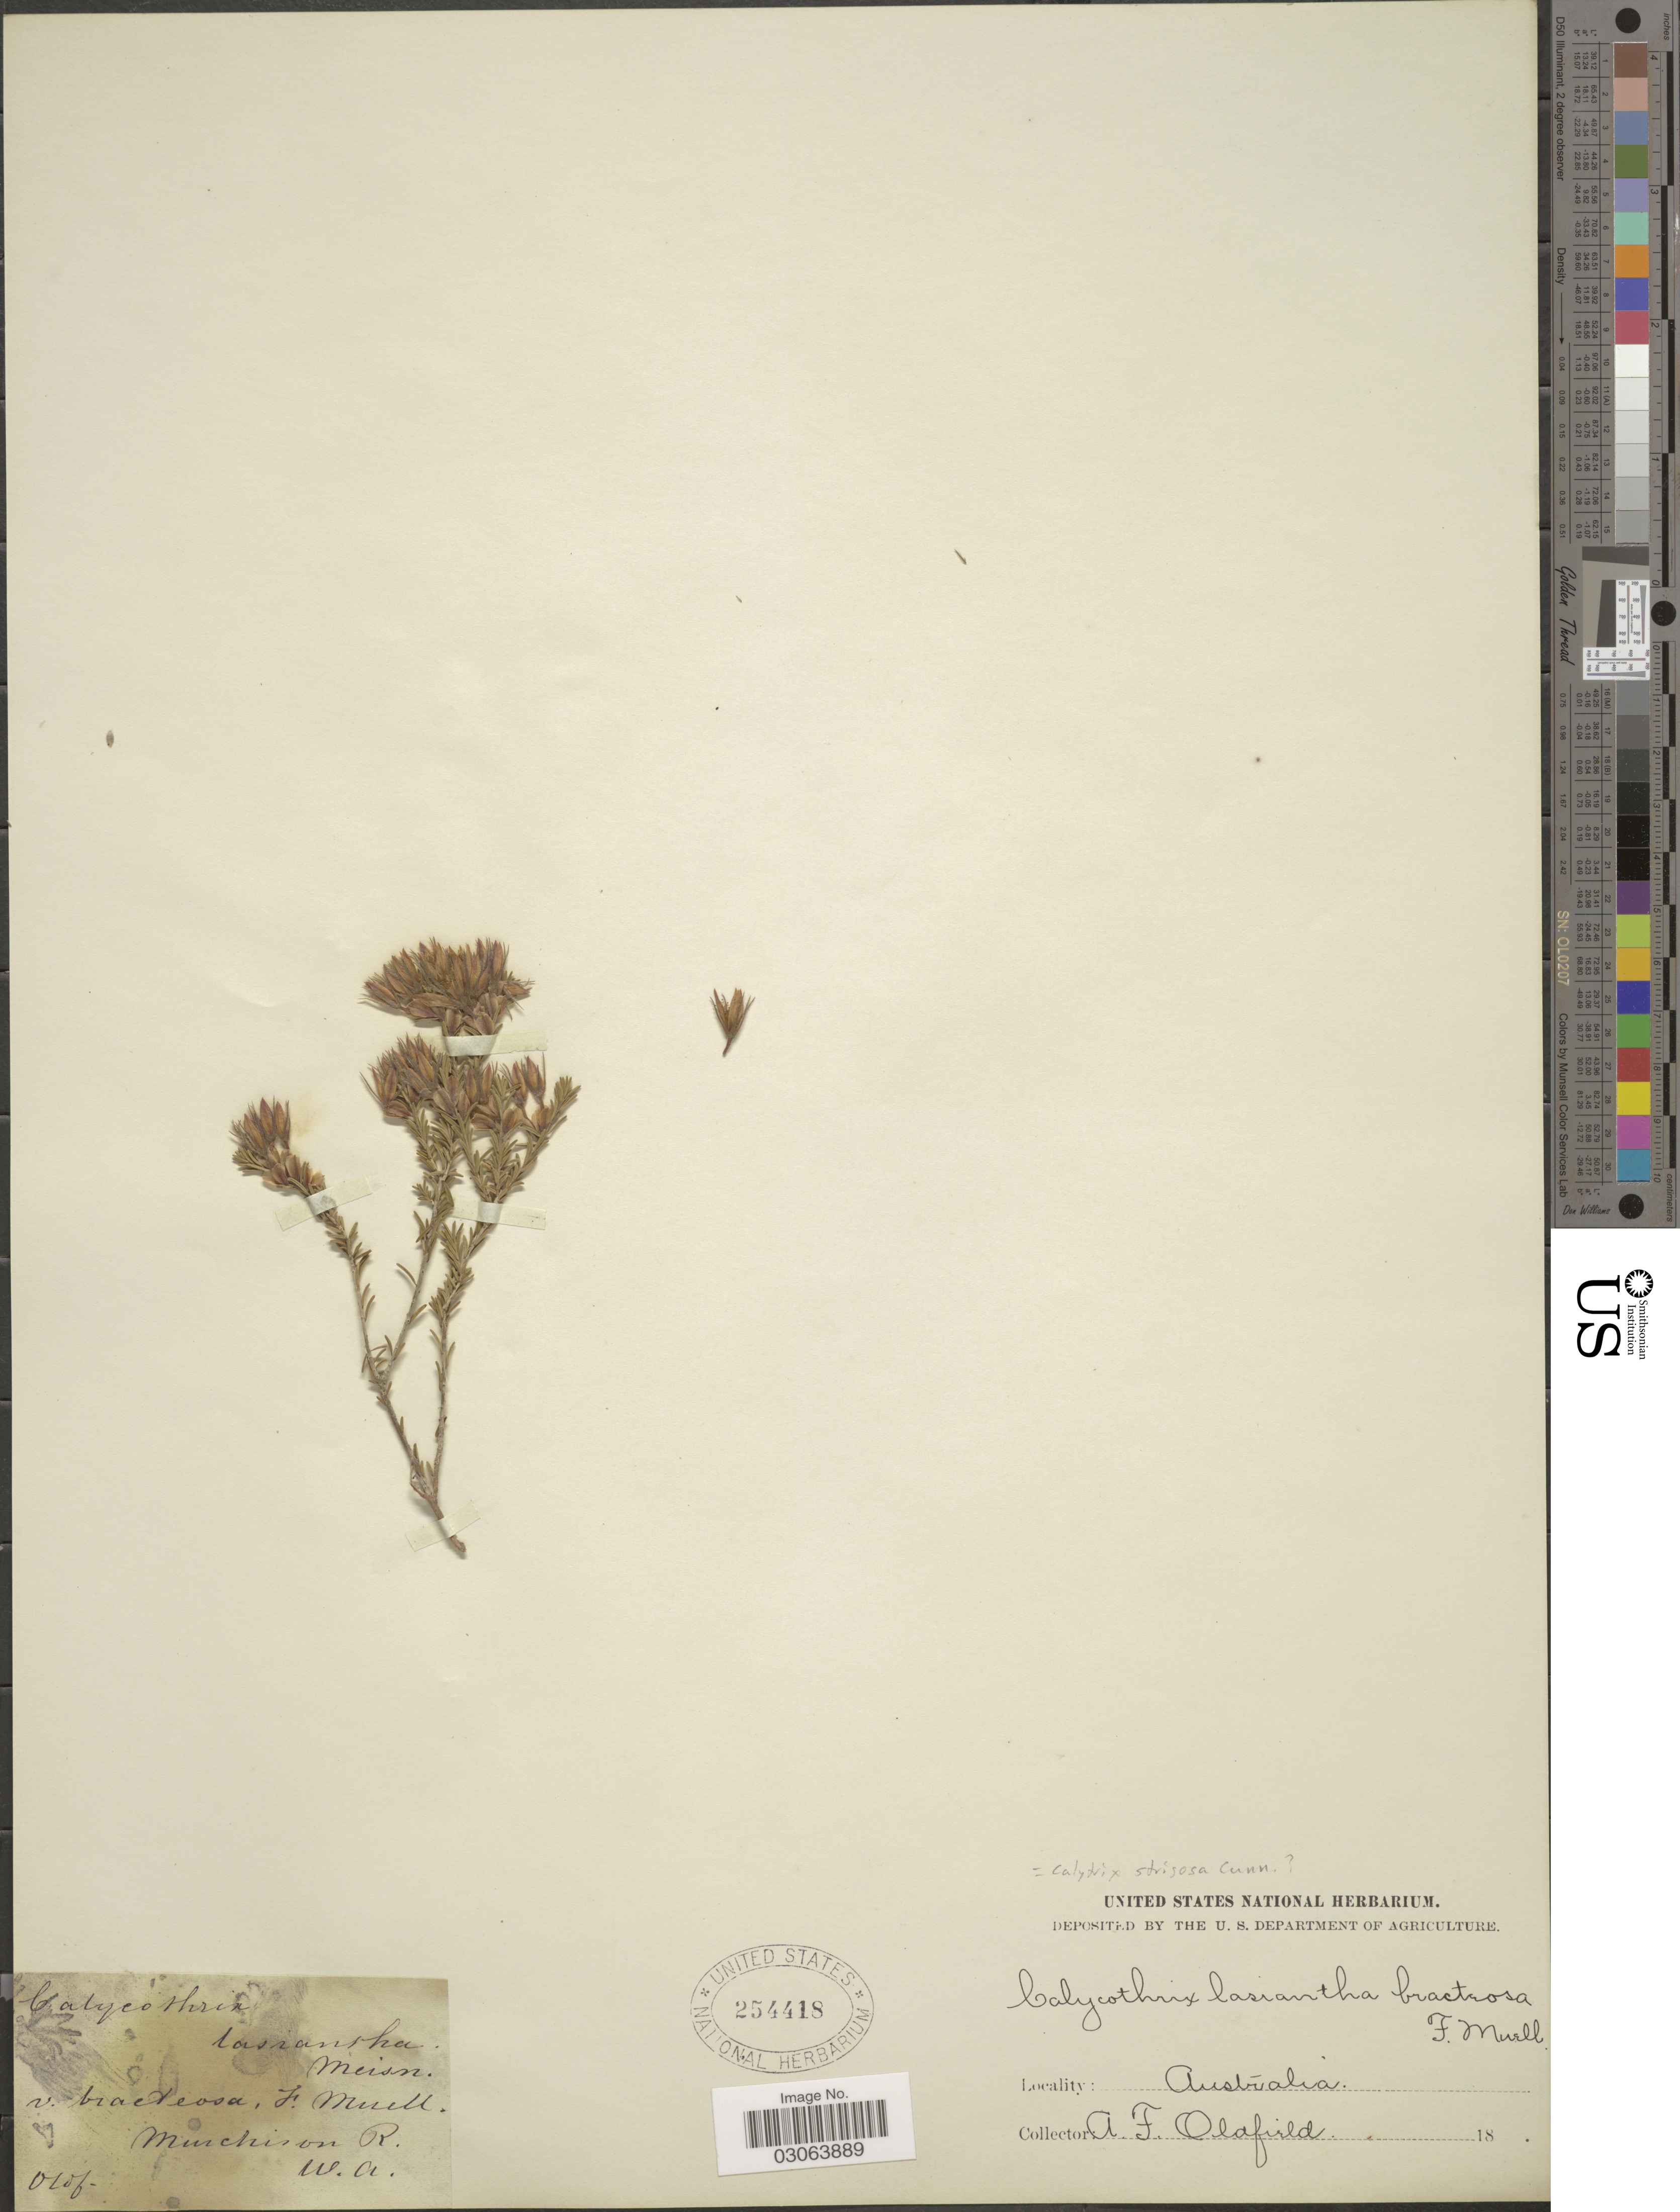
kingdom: Plantae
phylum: Tracheophyta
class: Magnoliopsida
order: Myrtales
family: Myrtaceae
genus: Calytrix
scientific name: Calytrix strigosa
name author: A. Cunn.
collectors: A. Oldfield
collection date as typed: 18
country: Australia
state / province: Western Australia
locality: Murchison R.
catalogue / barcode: US 254418